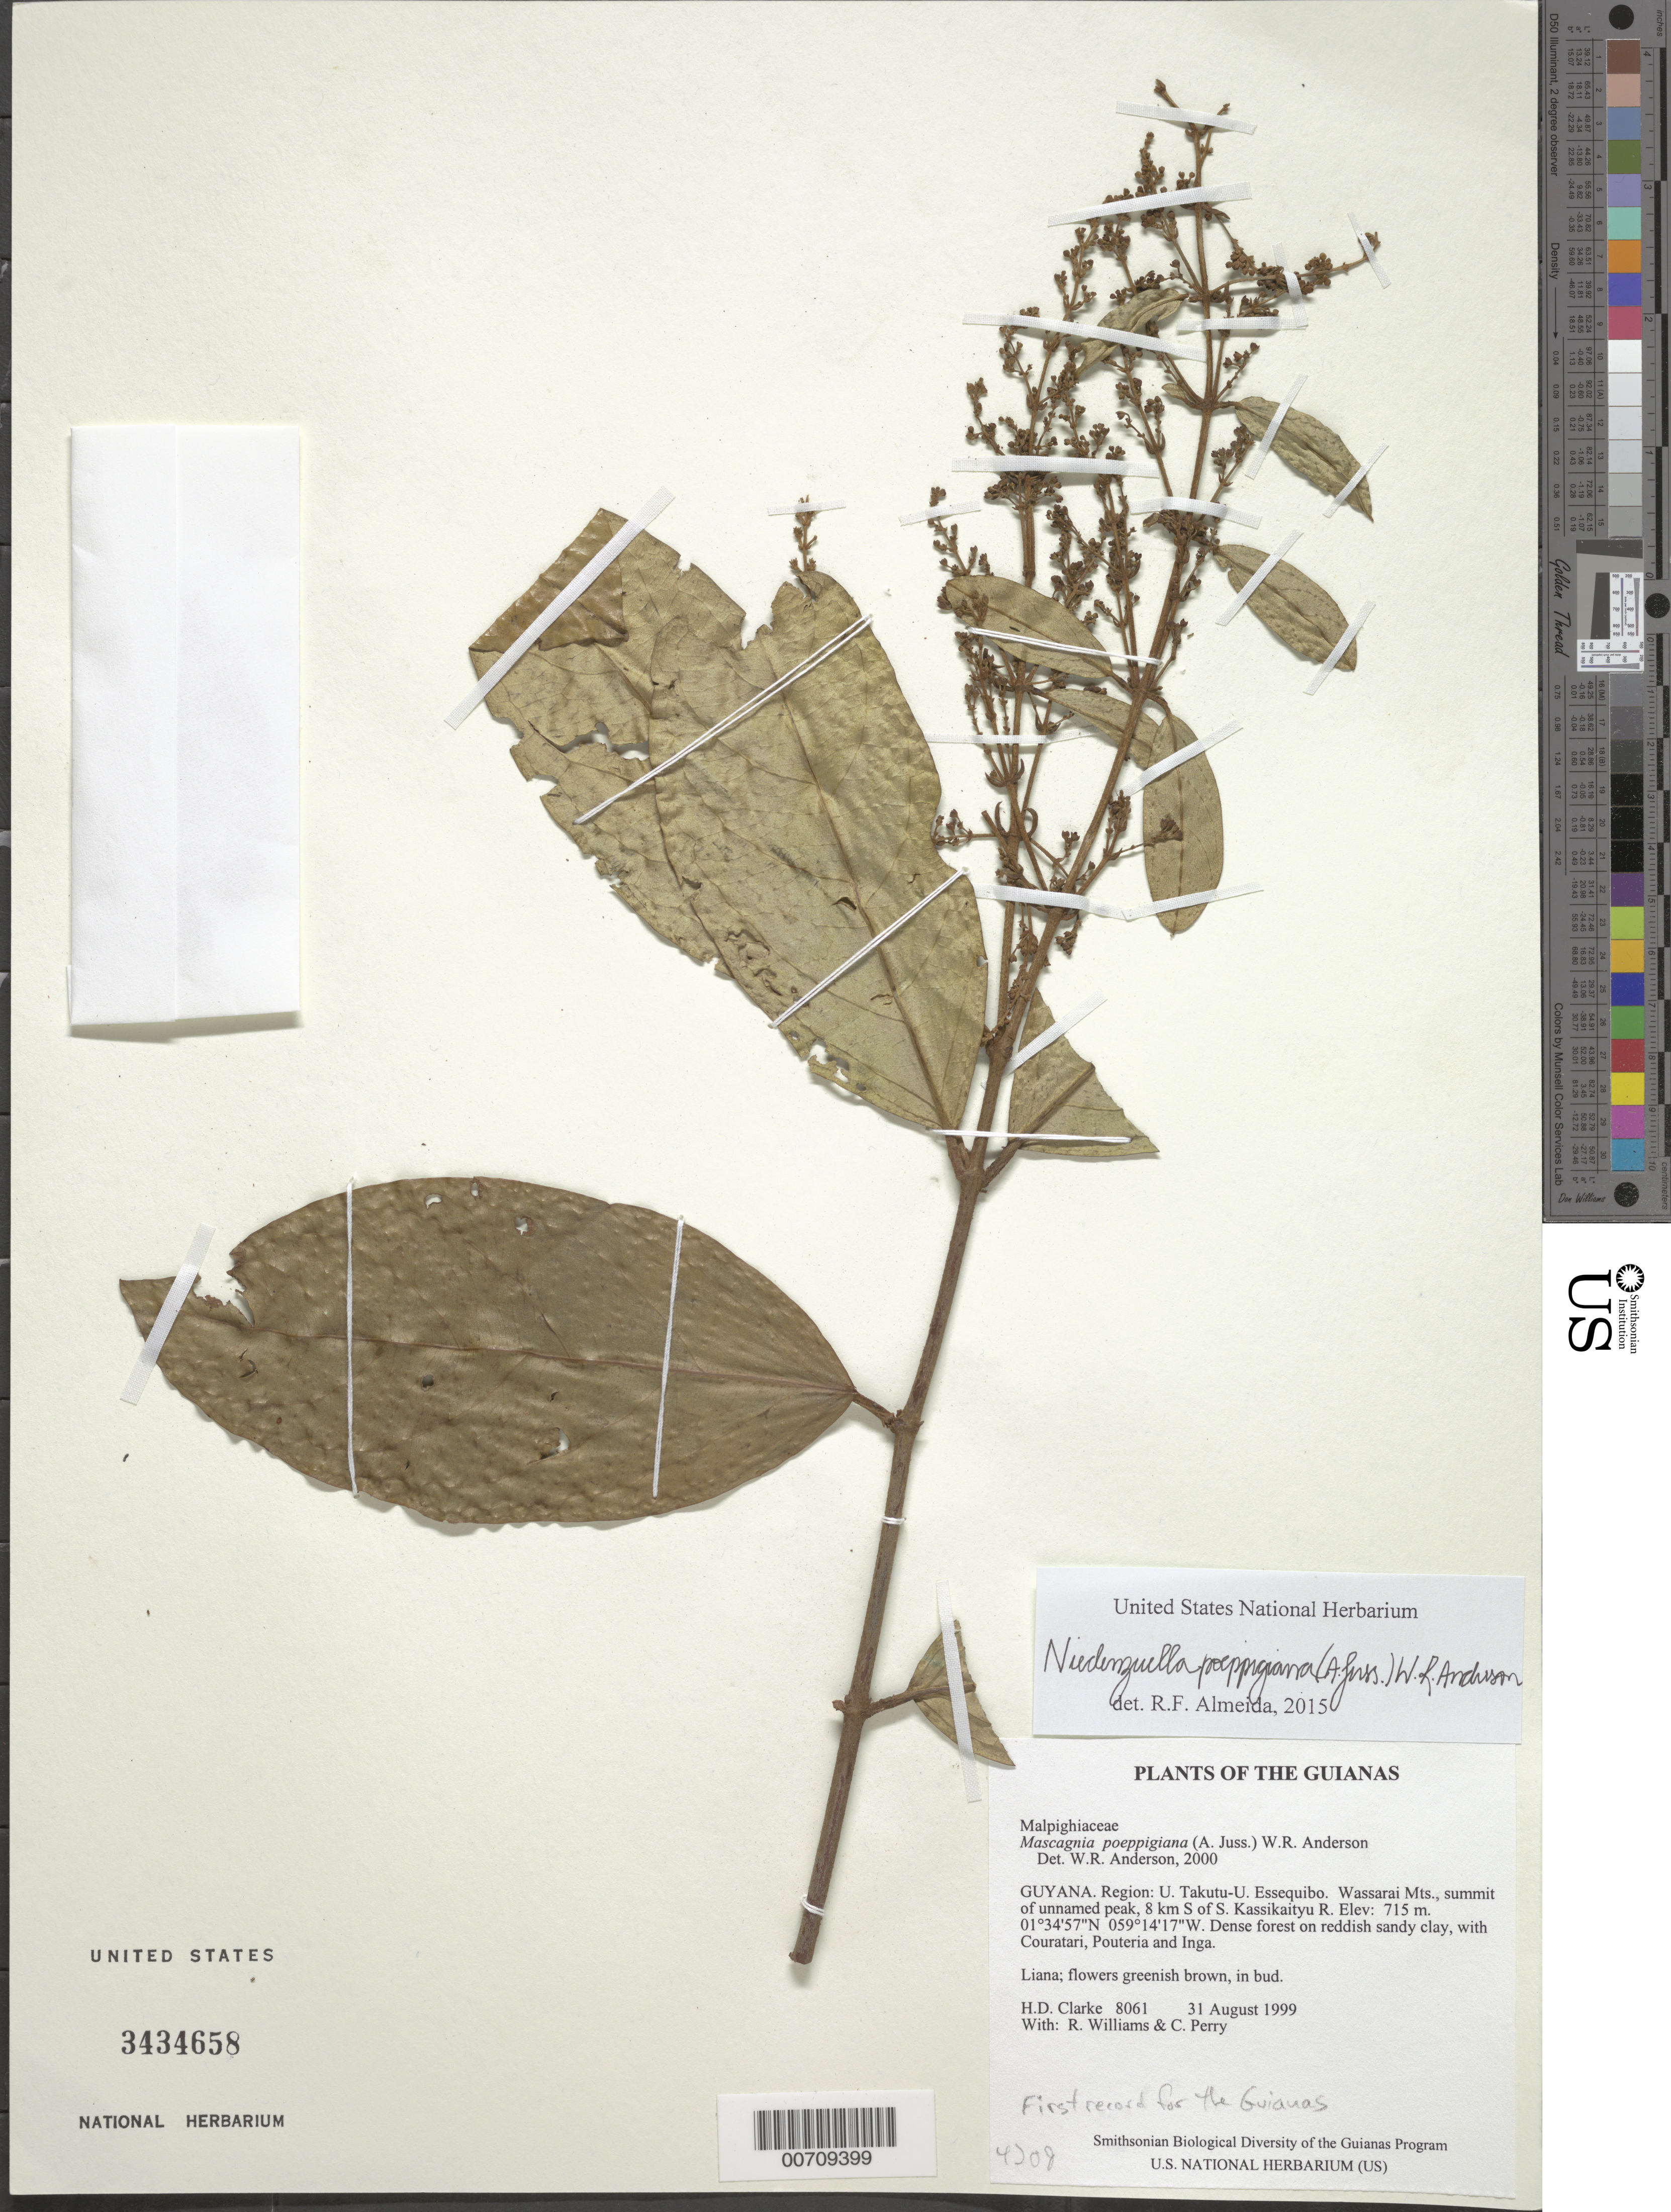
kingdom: Plantae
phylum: Tracheophyta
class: Magnoliopsida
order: Malpighiales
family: Malpighiaceae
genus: Niedenzuella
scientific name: Niedenzuella poeppigiana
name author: (A. Juss.) W.R. Anderson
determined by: Anderson, W. R., (MICH), University of Michigan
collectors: H. D. Clarke, R. Williams & C. Perry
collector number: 8061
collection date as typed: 31 August 1999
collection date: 1999-08-31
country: Guyana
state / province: U. Takutu-U. Essequibo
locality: Wassarai Mts., summit of unnamed peak, 8 km S of S. Kassikaityu R.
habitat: Dense forest on reddish sandy clay, with Couratari, Pouteria and Inga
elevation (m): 715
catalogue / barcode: US 3434658